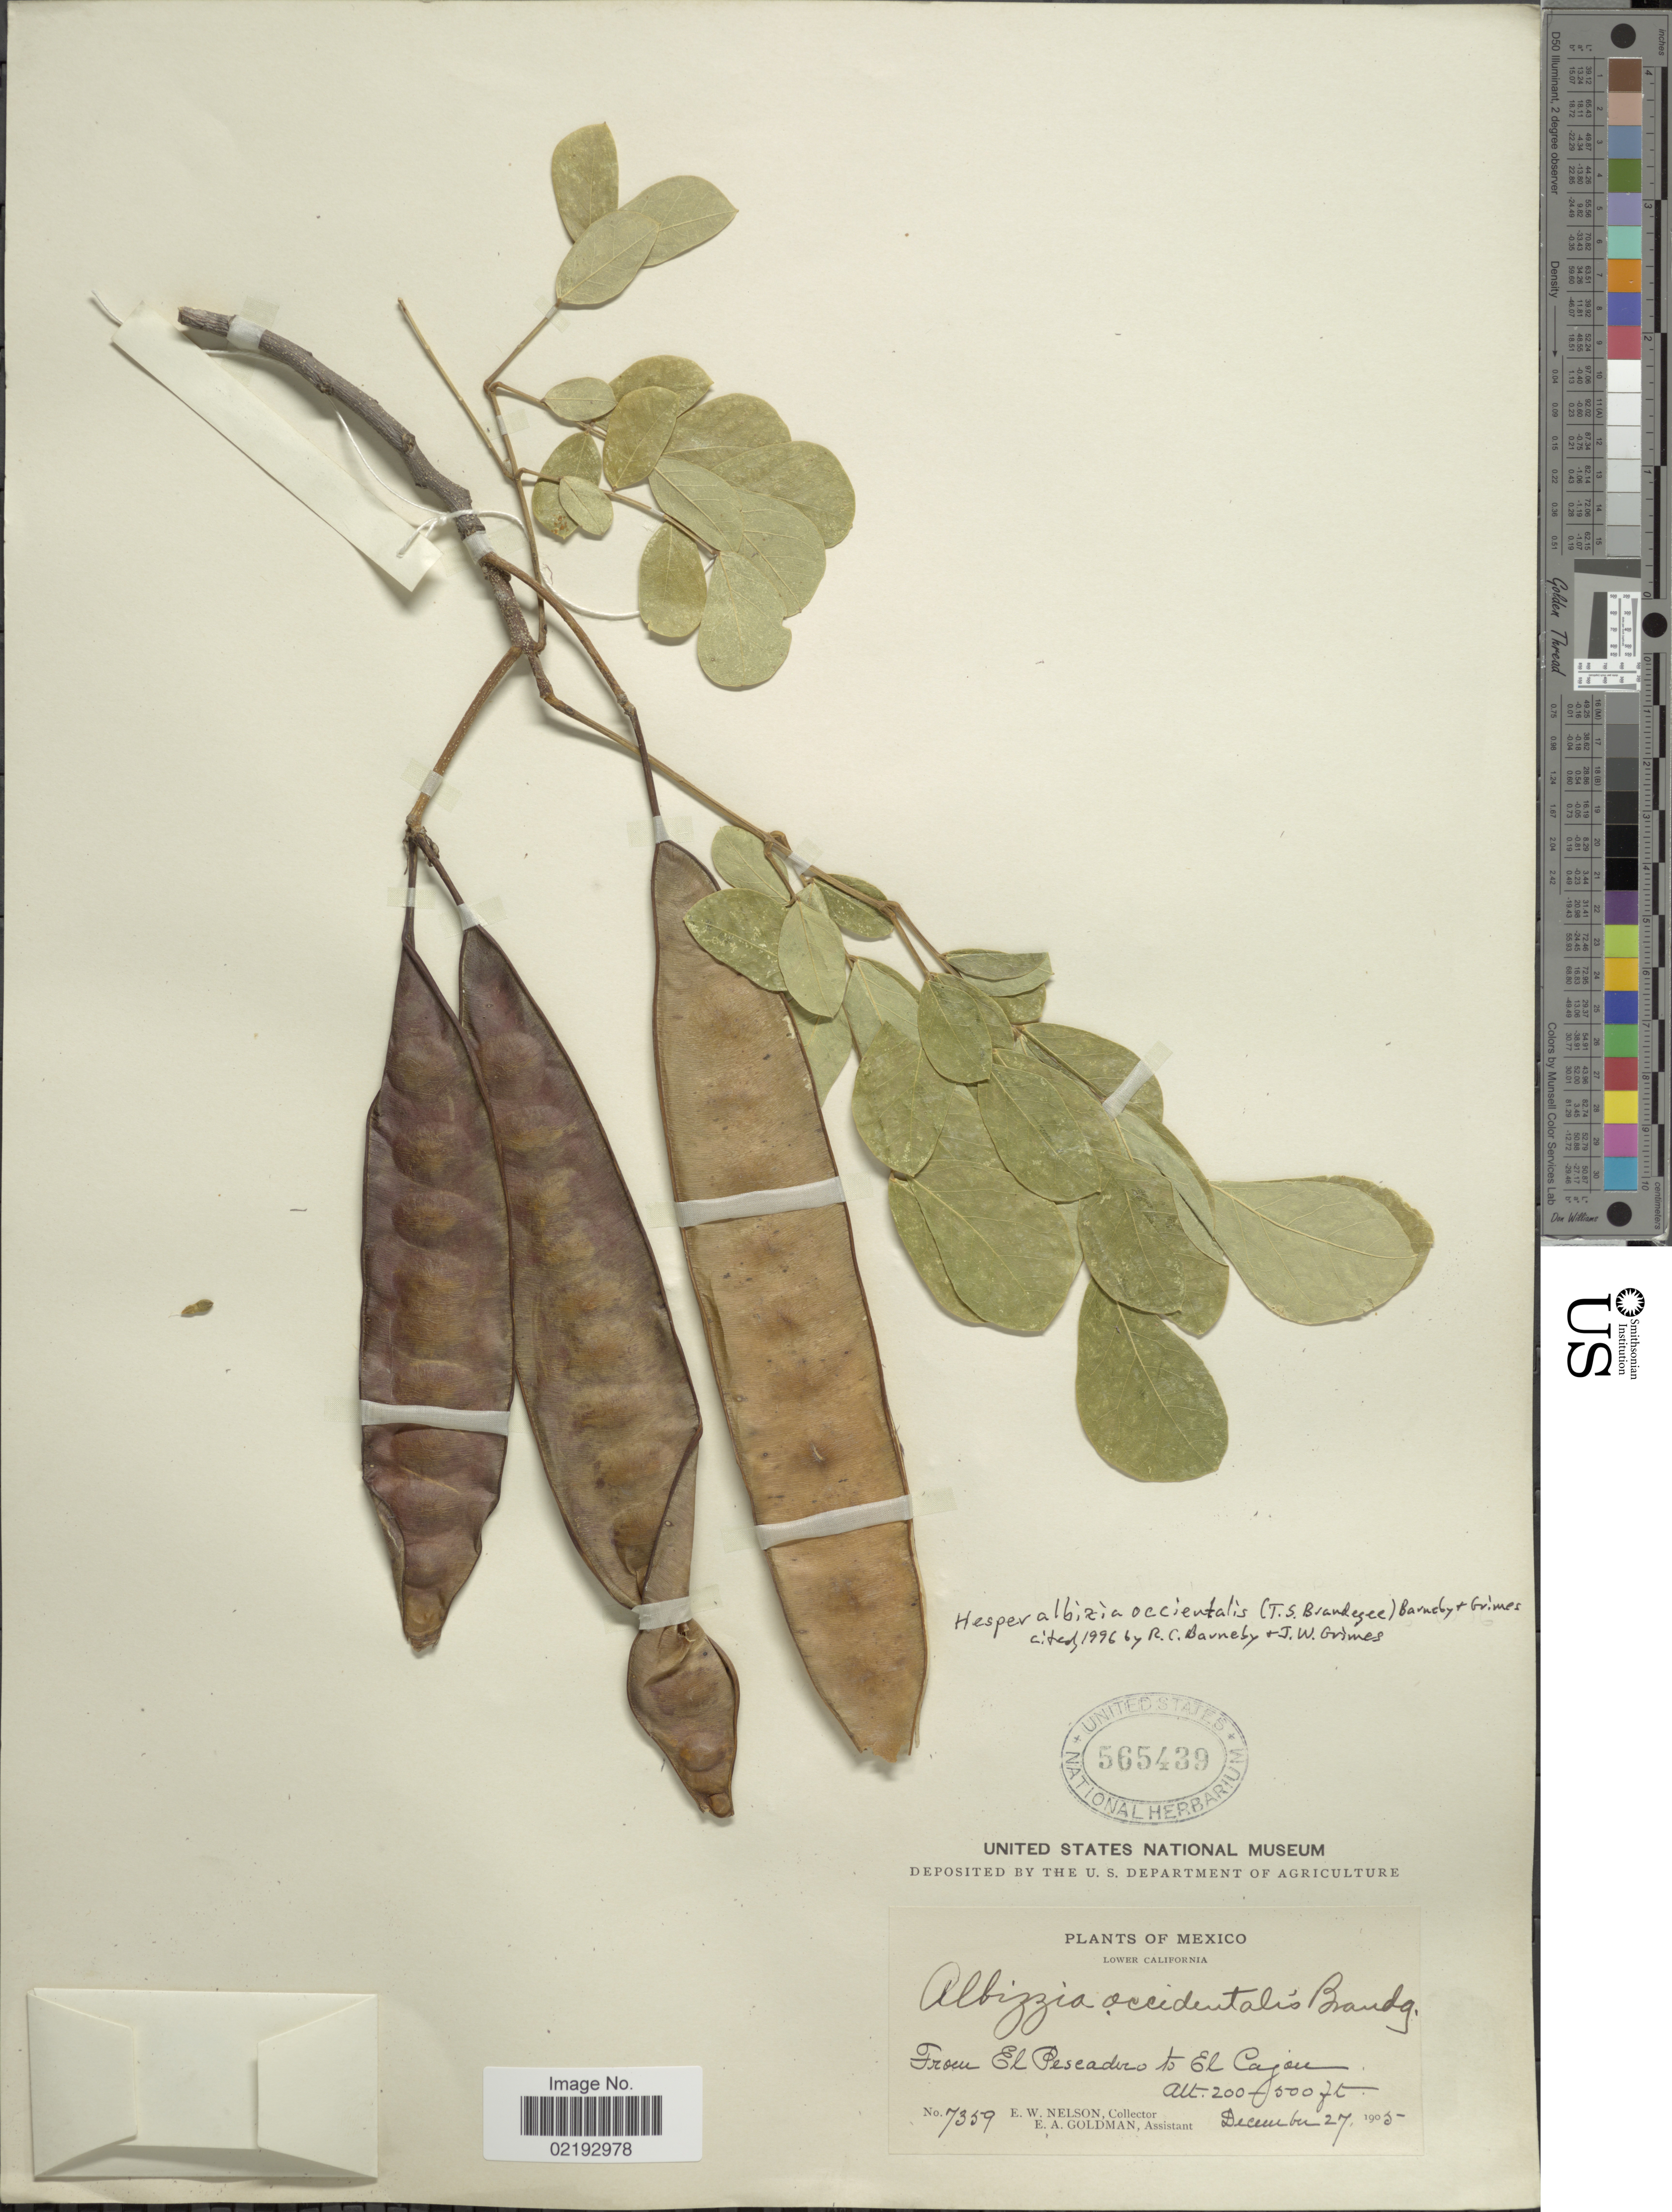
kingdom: Plantae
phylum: Tracheophyta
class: Magnoliopsida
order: Fabales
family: Fabaceae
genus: Hesperalbizia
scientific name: Hesperalbizia occidentalis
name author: (Brandegee) Barneby & J.W. Grimes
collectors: E. W. Nelson & E. A. Goldman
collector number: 7359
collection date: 1905-12-27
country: Mexico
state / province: Baja California Sur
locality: Lower California, from El Peseadero to El Cajon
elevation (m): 61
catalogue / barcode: US 565439